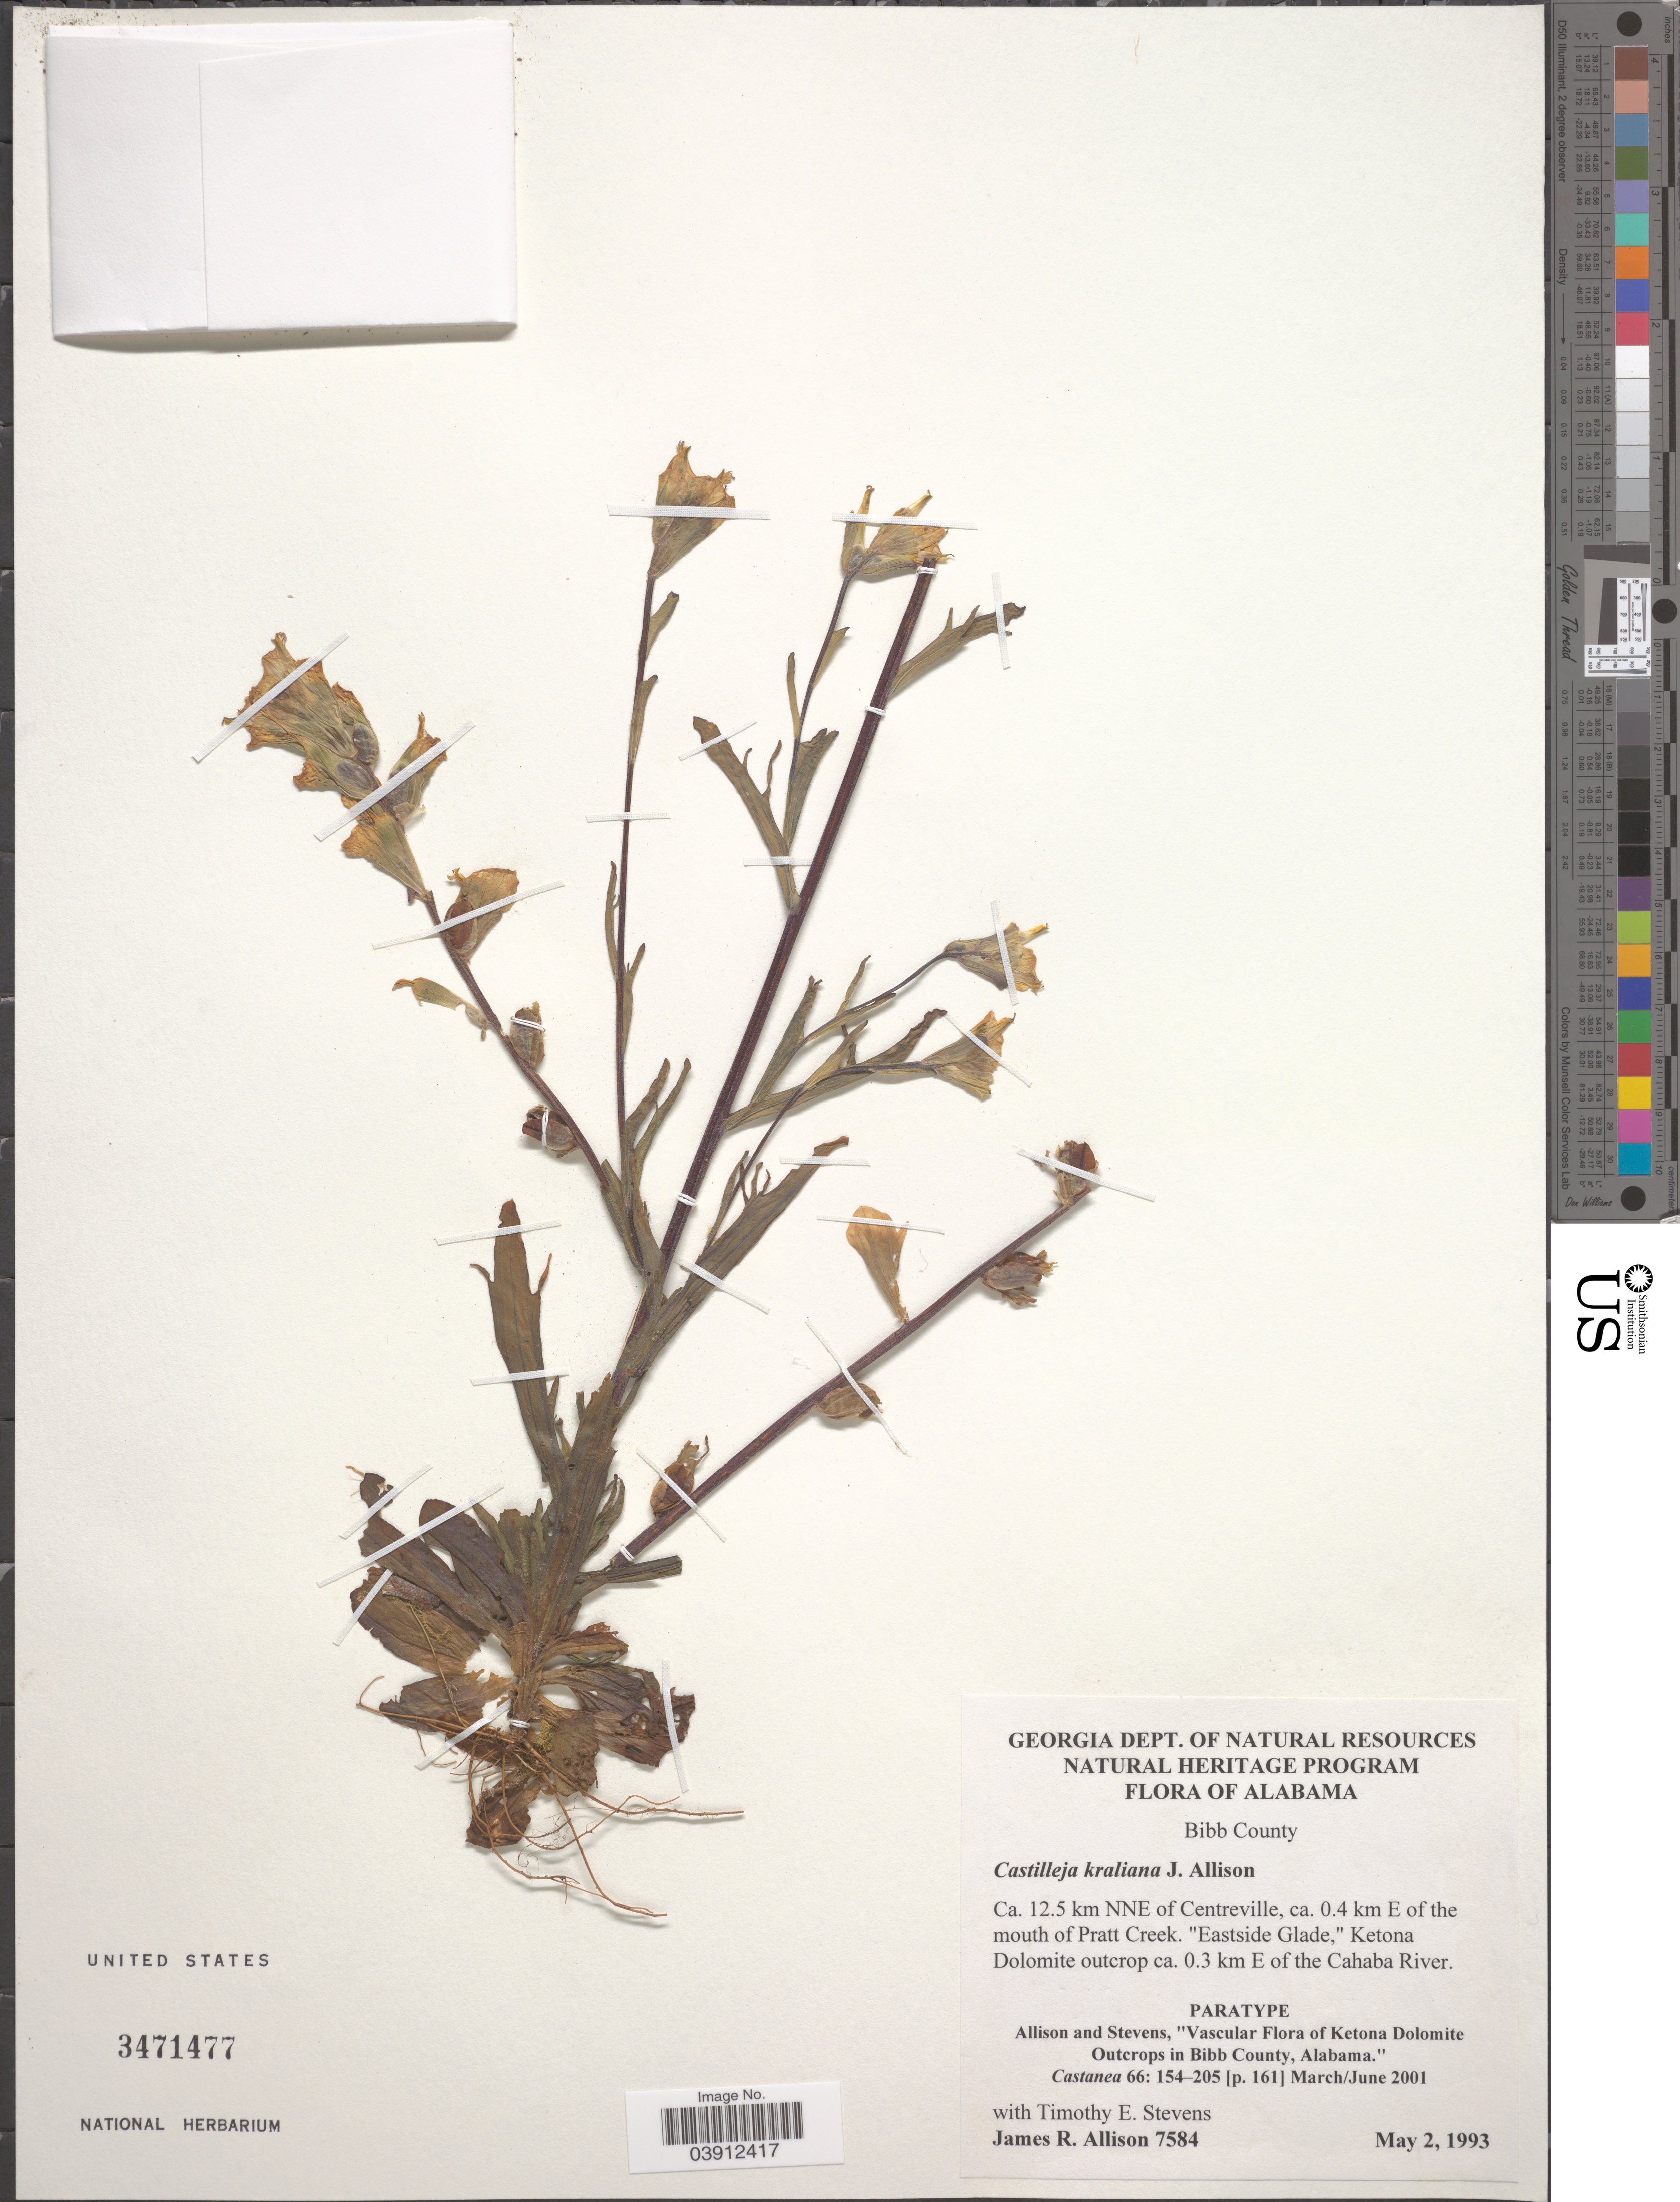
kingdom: Plantae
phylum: Tracheophyta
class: Magnoliopsida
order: Lamiales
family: Orobanchaceae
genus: Castilleja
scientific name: Castilleja kraliana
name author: J.R. Allison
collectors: J. R. Allison & T. Stevens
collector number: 7584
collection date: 1993-05-02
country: United States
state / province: Alabama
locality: Bibb County. Ca. 12.5 km NNE of Centreville, ca. 0.4 km E of the mouth of Pratt Creek. 'Eastside Glade,' Ketona Dolomite outcrop ca. 0.3 km E of the Cahaba River.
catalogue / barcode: US 3471477